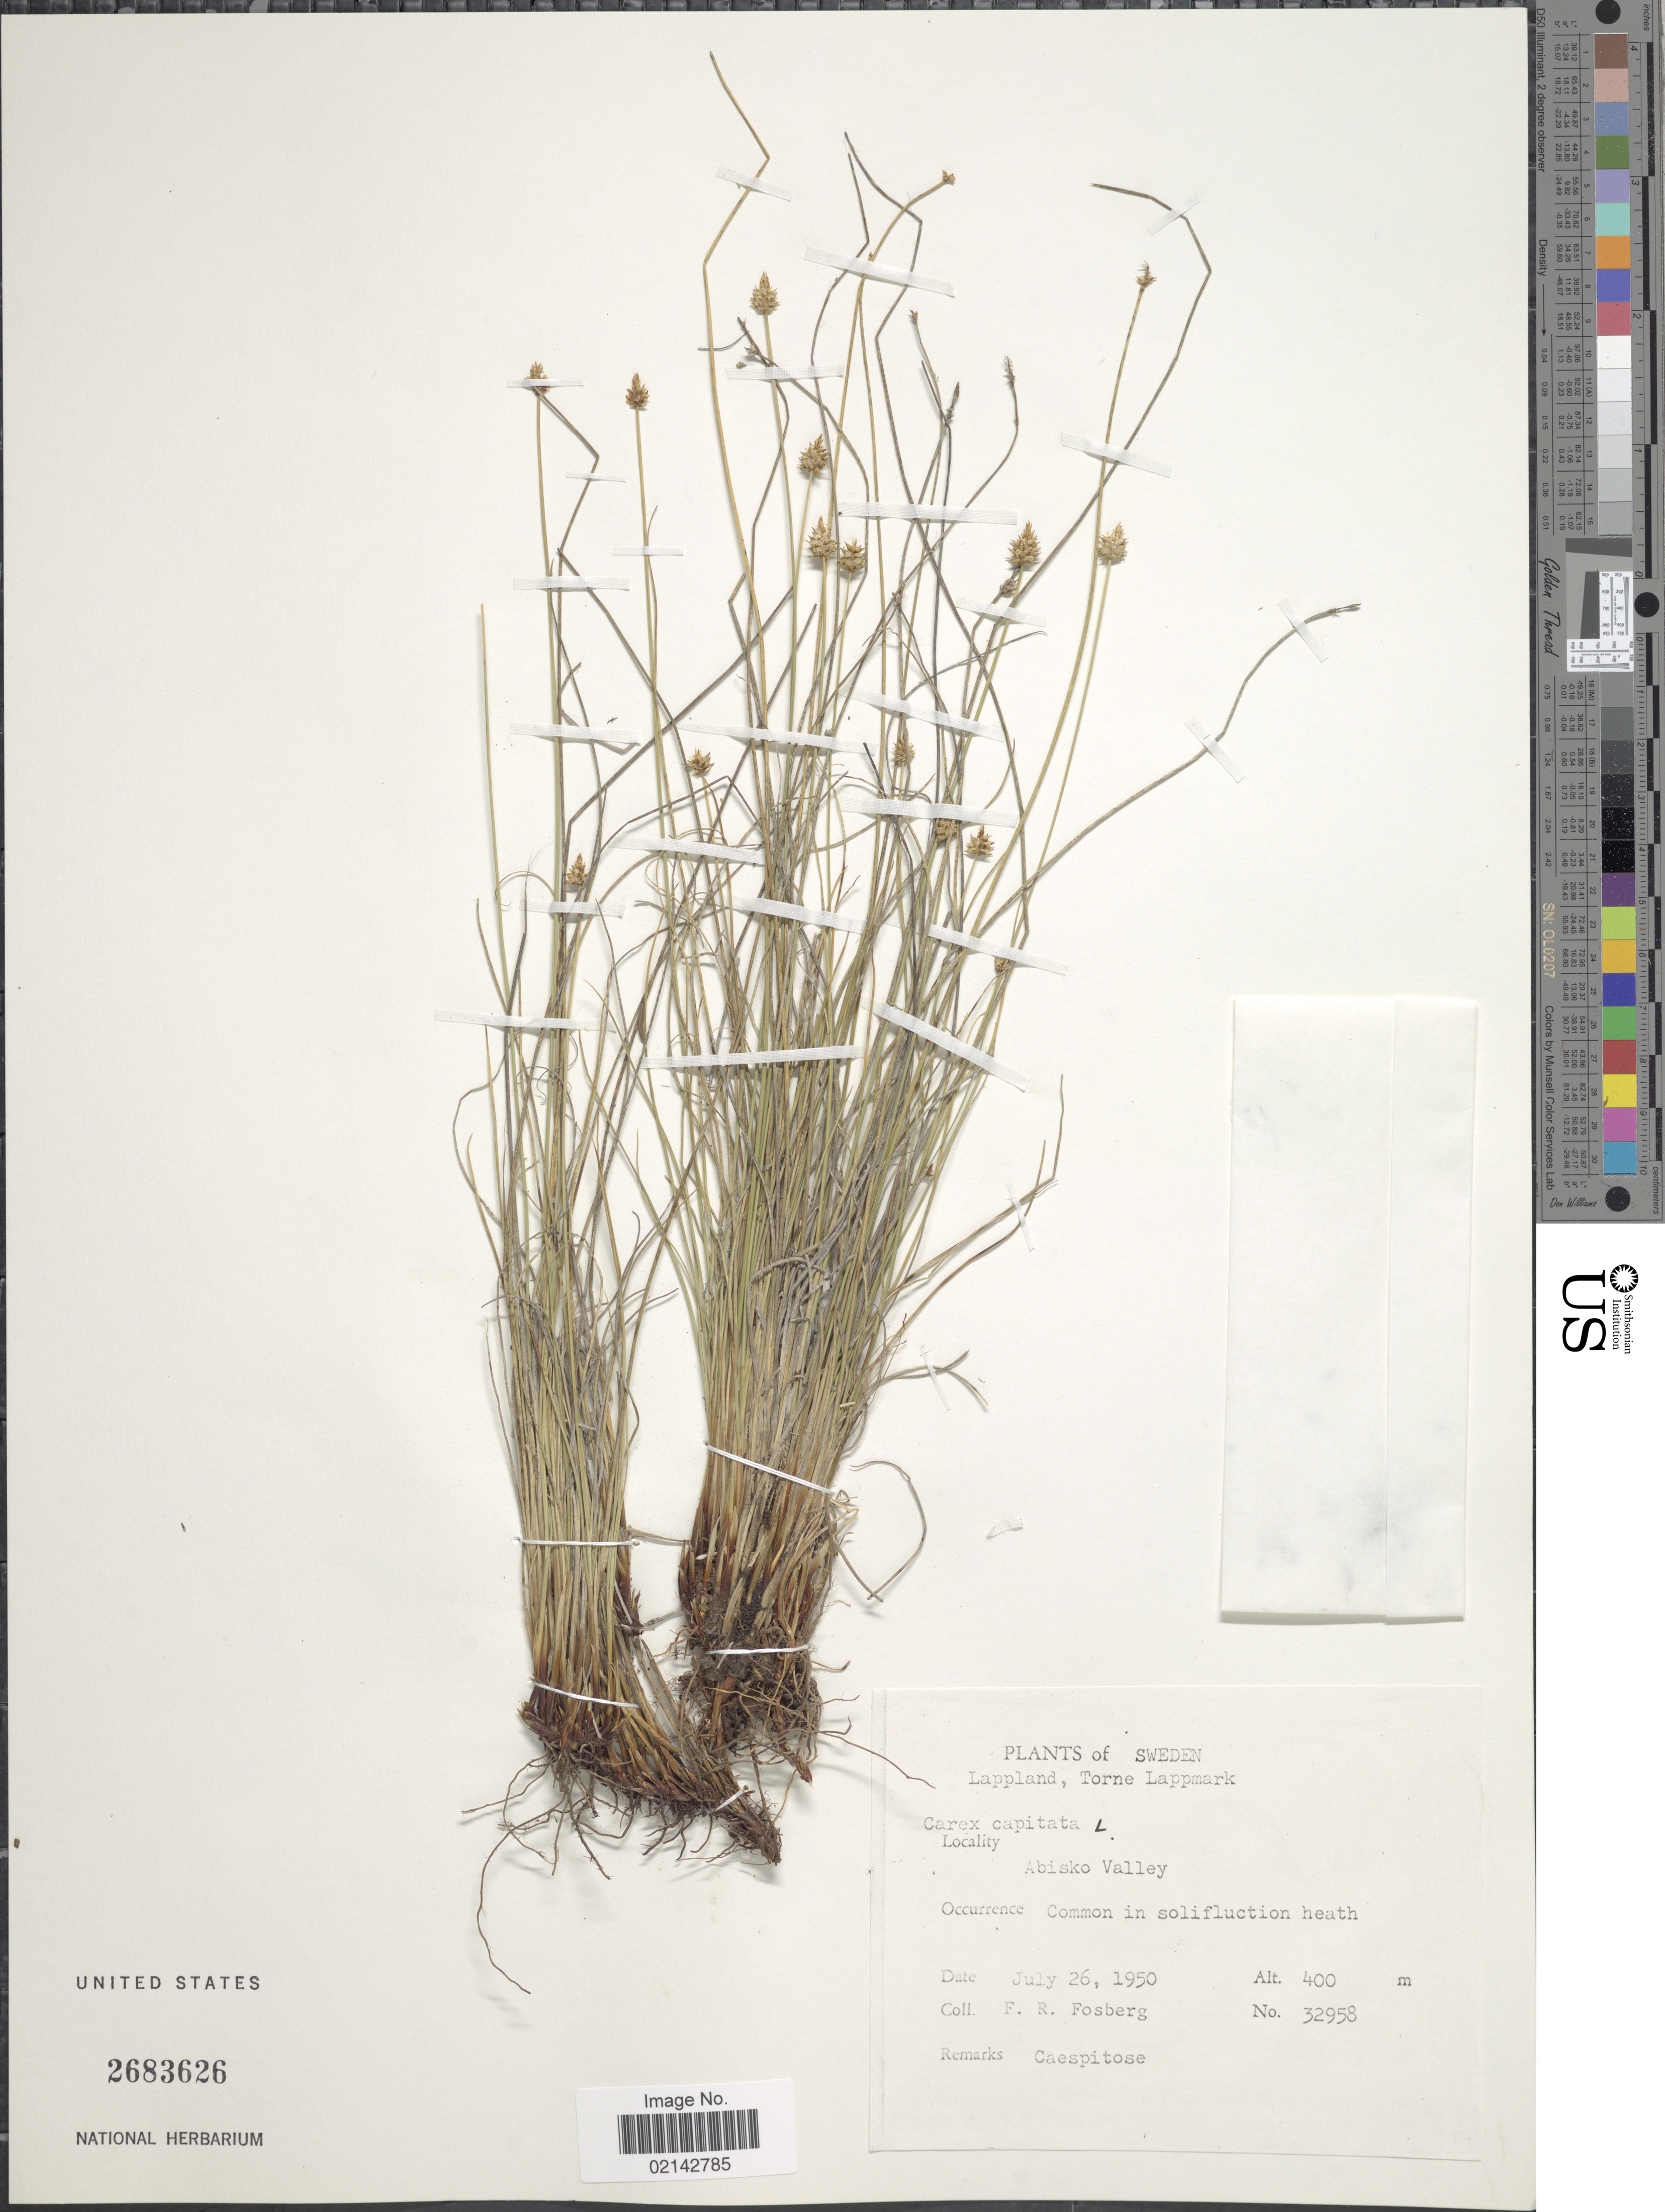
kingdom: Plantae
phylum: Tracheophyta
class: Liliopsida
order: Poales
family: Cyperaceae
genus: Carex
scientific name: Carex capitata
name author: L.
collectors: F. R. Fosberg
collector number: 32958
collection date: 1950-07-26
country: Finland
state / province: Lappi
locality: Torne Lappmark, Abisko Valley.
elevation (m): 400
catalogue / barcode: US 2683626